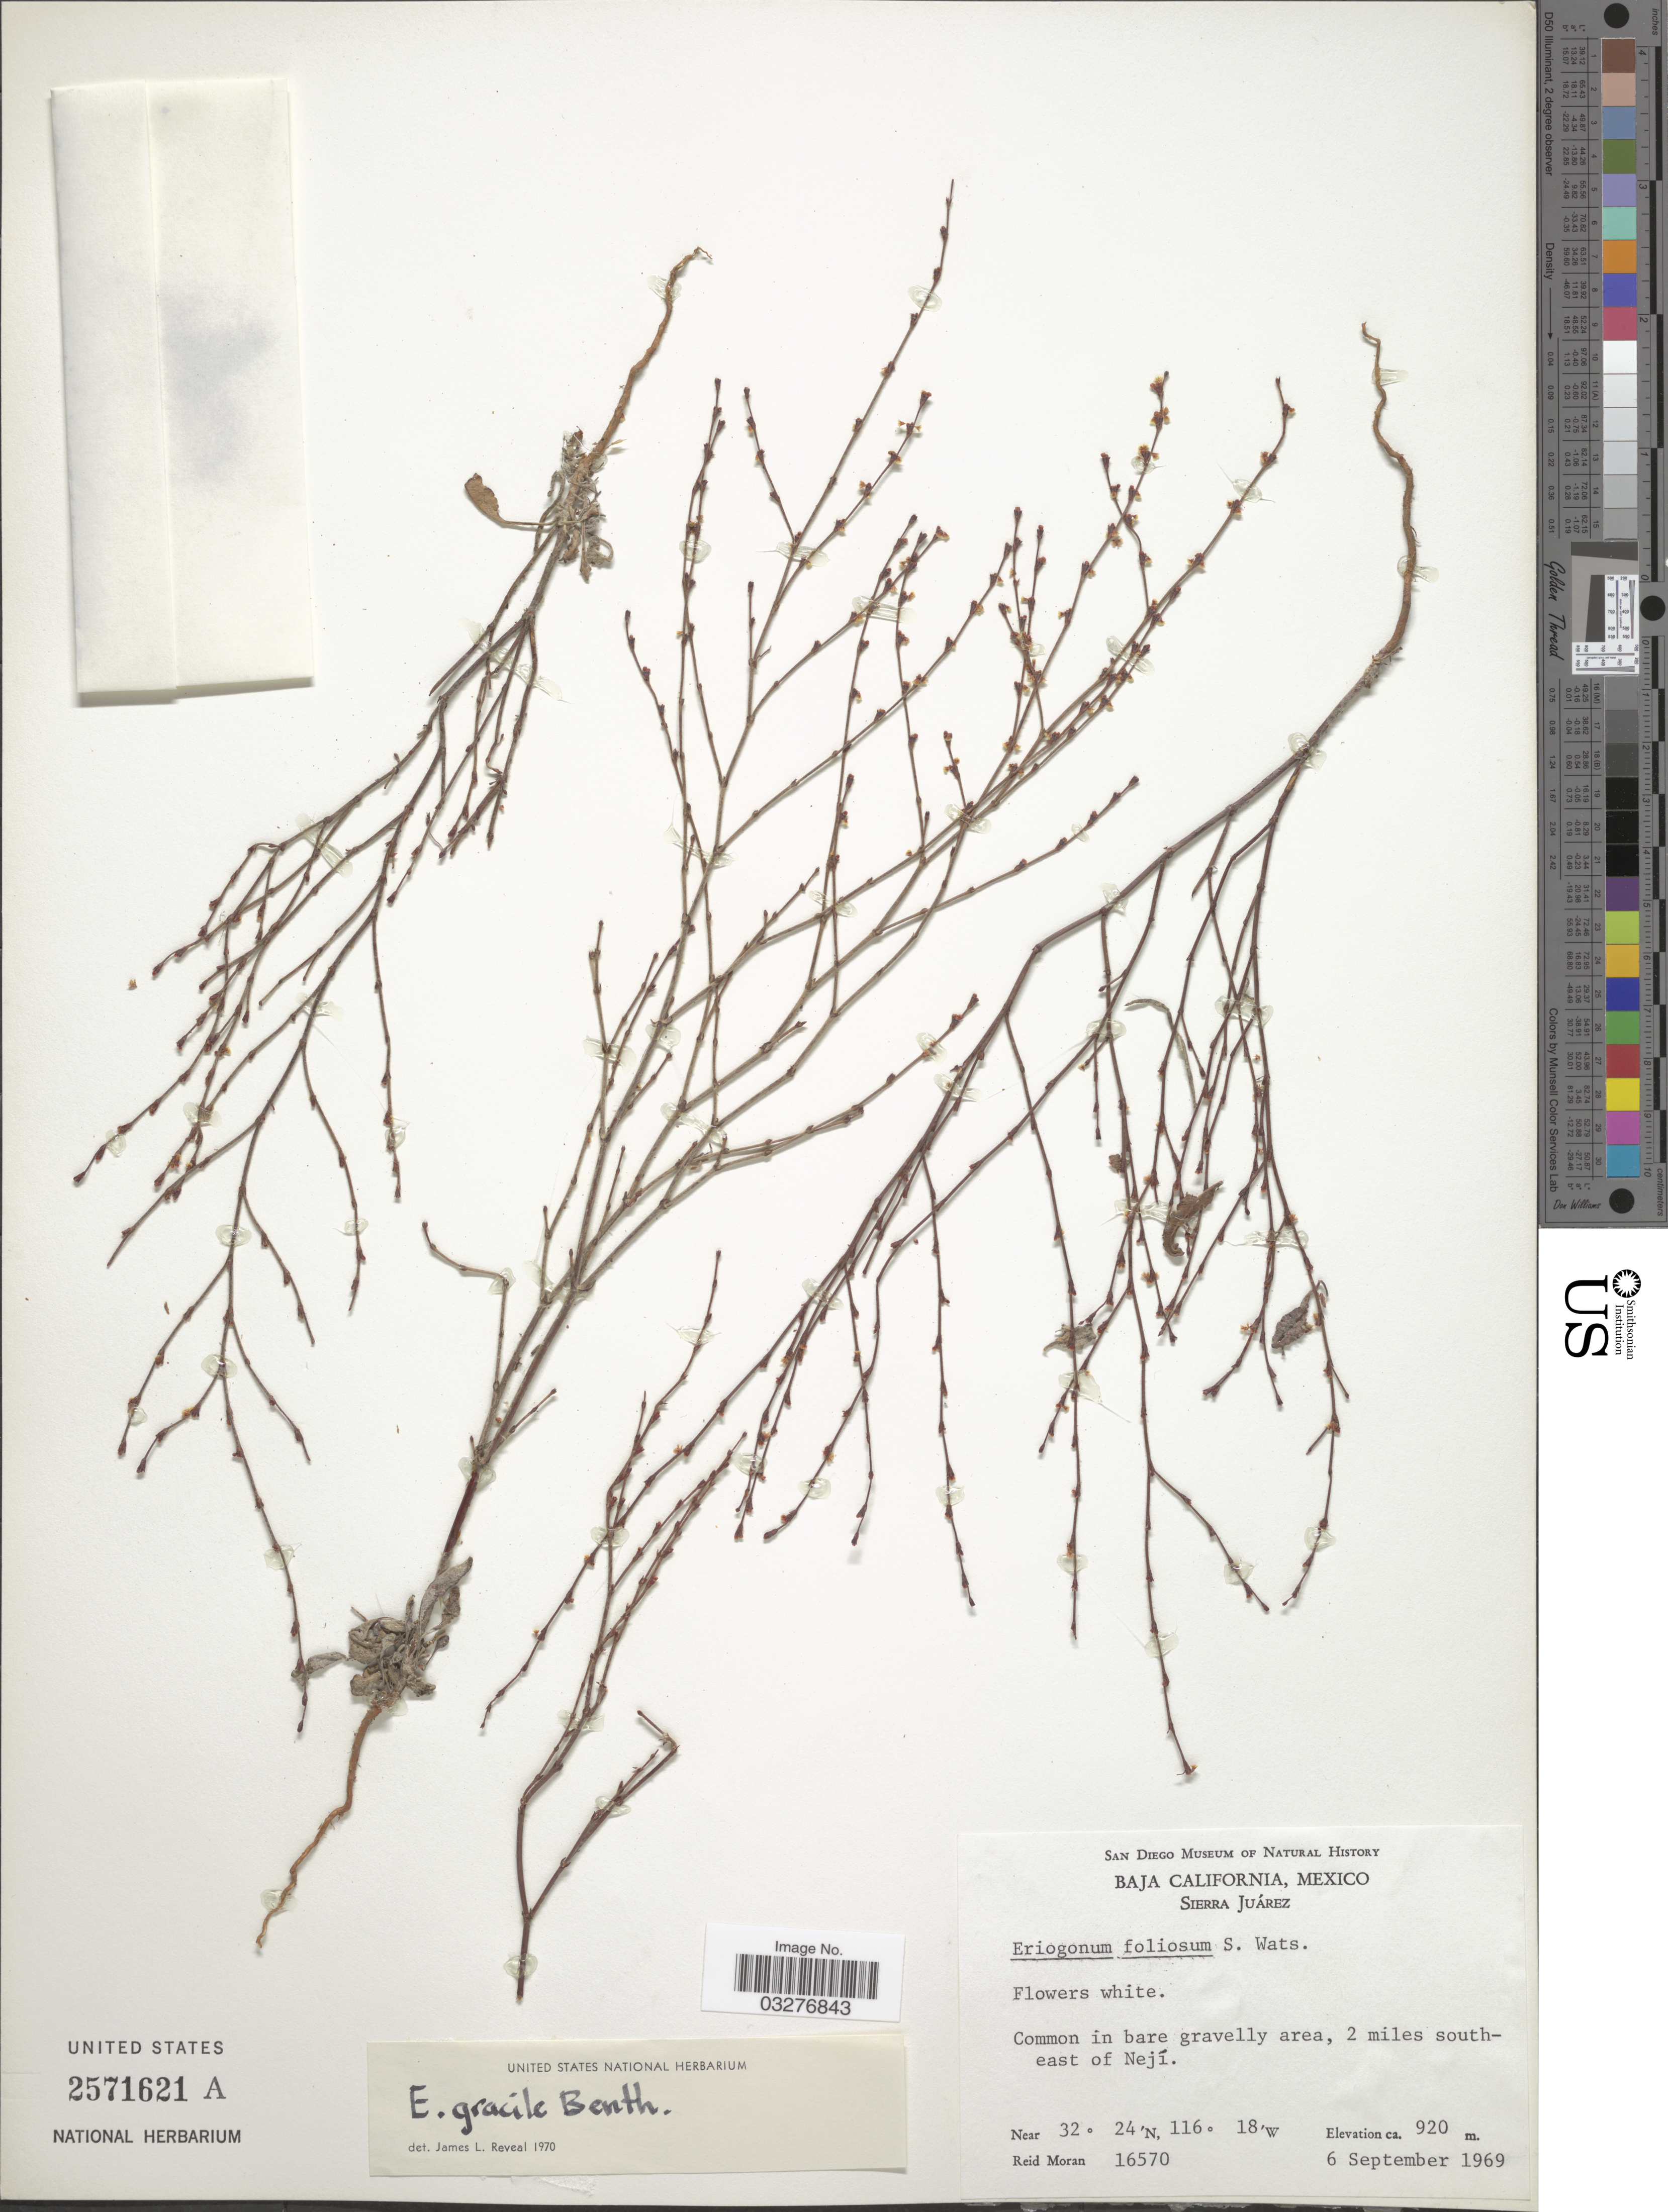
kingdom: Plantae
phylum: Tracheophyta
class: Magnoliopsida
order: Caryophyllales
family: Polygonaceae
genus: Eriogonum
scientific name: Eriogonum gracile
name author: Benth.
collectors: R. Moran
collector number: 16570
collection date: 1969-09-06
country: Mexico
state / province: Baja California Norte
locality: Sierra Juárez. 2 miles southeast of Nejí.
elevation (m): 920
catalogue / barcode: US 2571621A